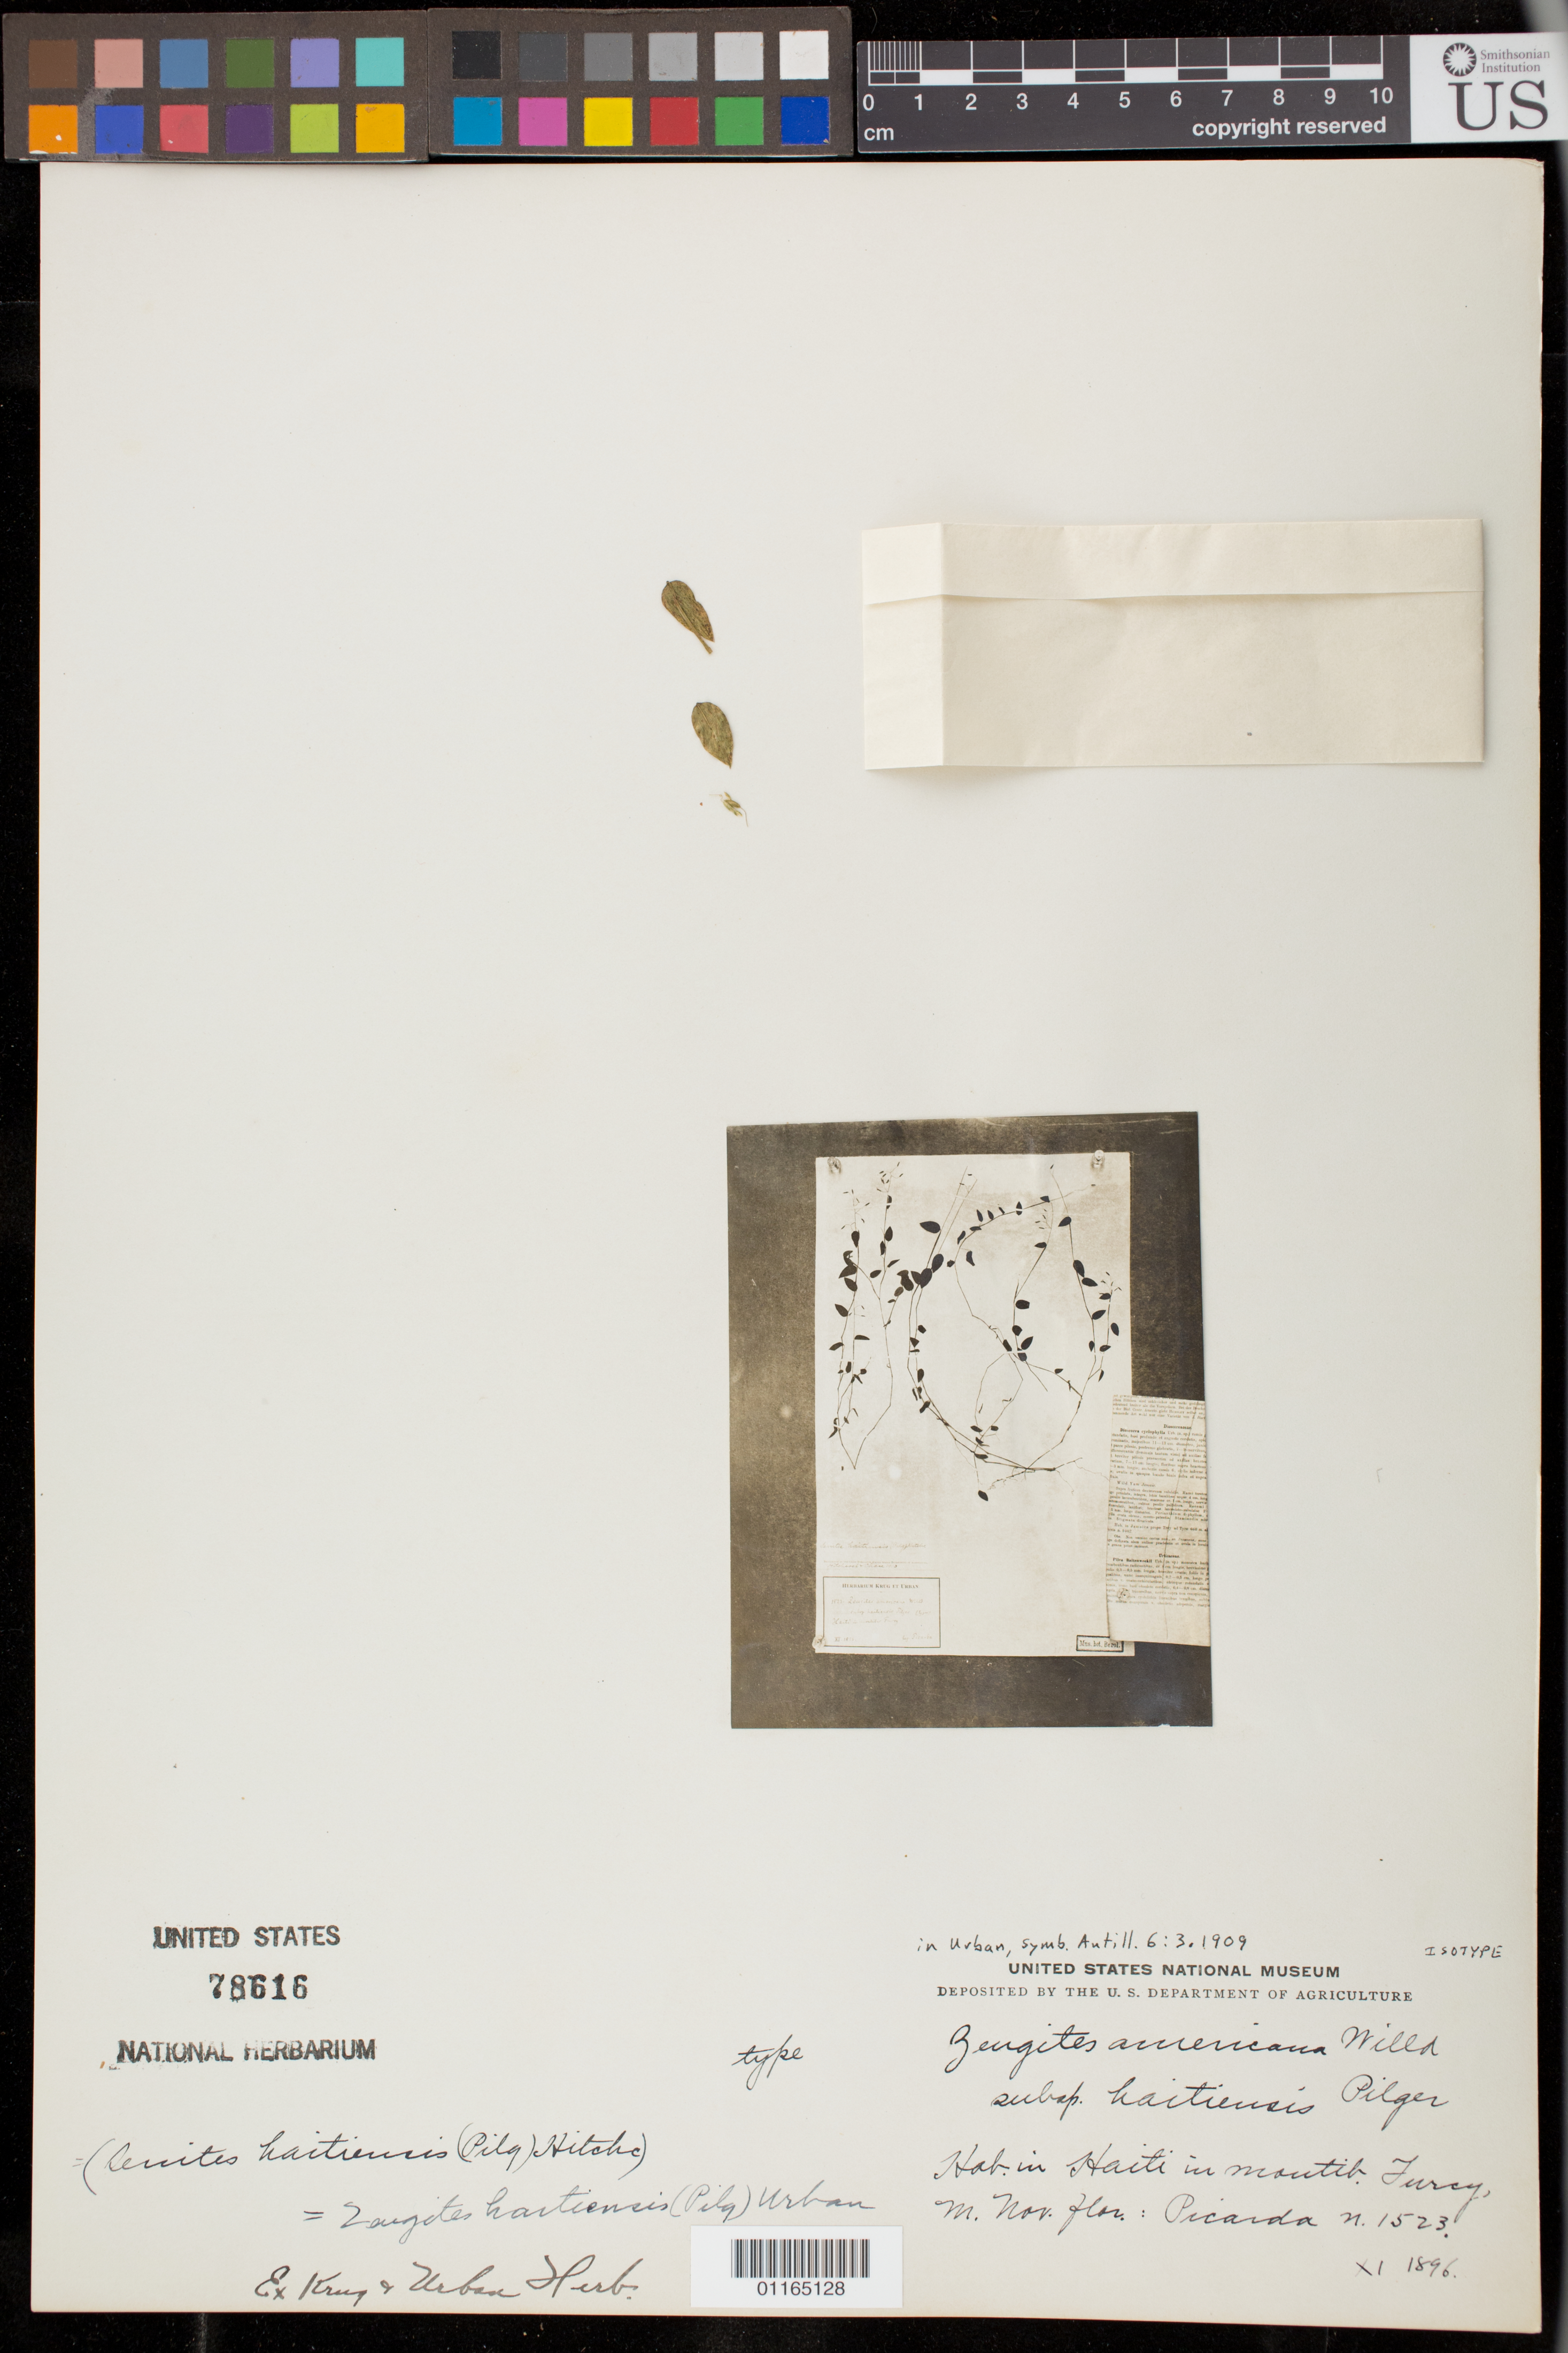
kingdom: Plantae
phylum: Tracheophyta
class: Liliopsida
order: Poales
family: Poaceae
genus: Zeugites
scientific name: Zeugites americanus subsp. haitiensis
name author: Pilg. in Urb.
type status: Isotype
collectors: L. Picarda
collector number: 1523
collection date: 1896-11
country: Haiti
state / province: Ouest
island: Hispaniola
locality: montib. Furcy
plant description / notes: Photograph and fragmentary material of type specimen ex herb. Krug. & Urb.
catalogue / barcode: US 78616